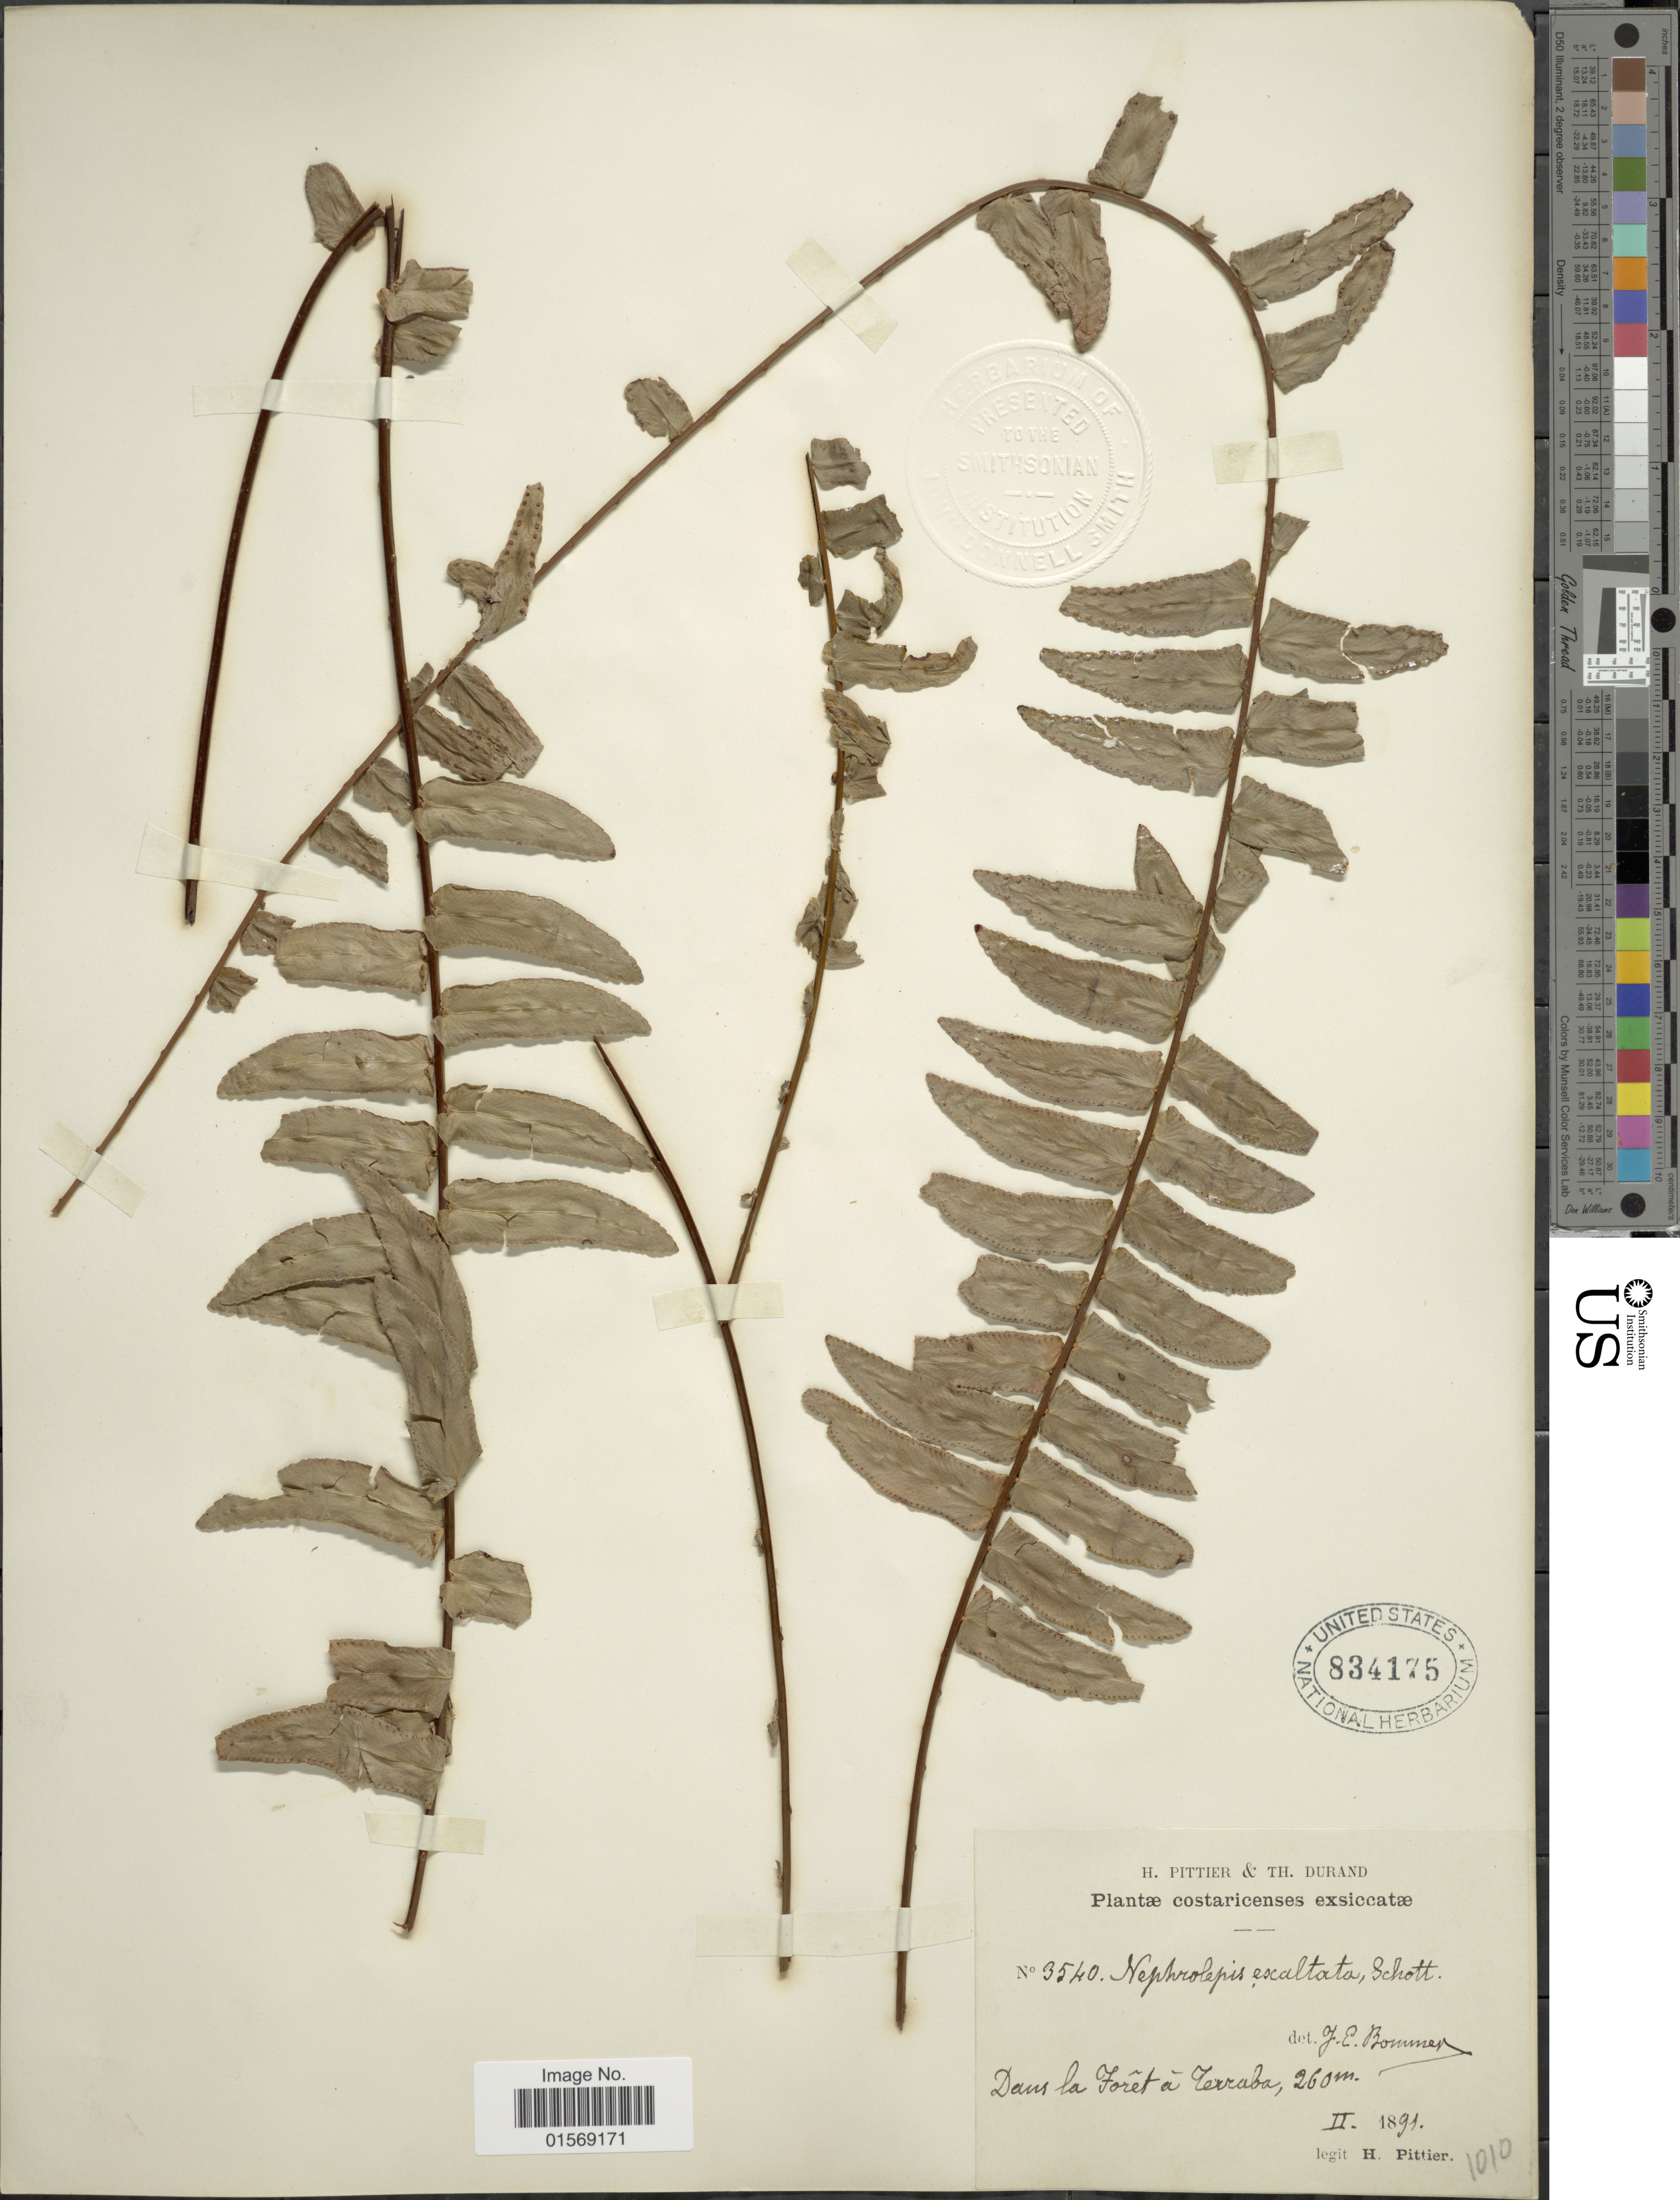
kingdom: Plantae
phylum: Tracheophyta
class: Polypodiopsida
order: Polypodiales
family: Nephrolepidaceae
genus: Nephrolepis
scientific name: Nephrolepis pendula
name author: (Raddi) J. Sm.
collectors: H. F. Pittier & T. Durand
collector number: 3540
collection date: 1891-02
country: Costa Rica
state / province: Puntarenas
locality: Dans la Foret a Terraba.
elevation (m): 260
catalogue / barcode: US 834175